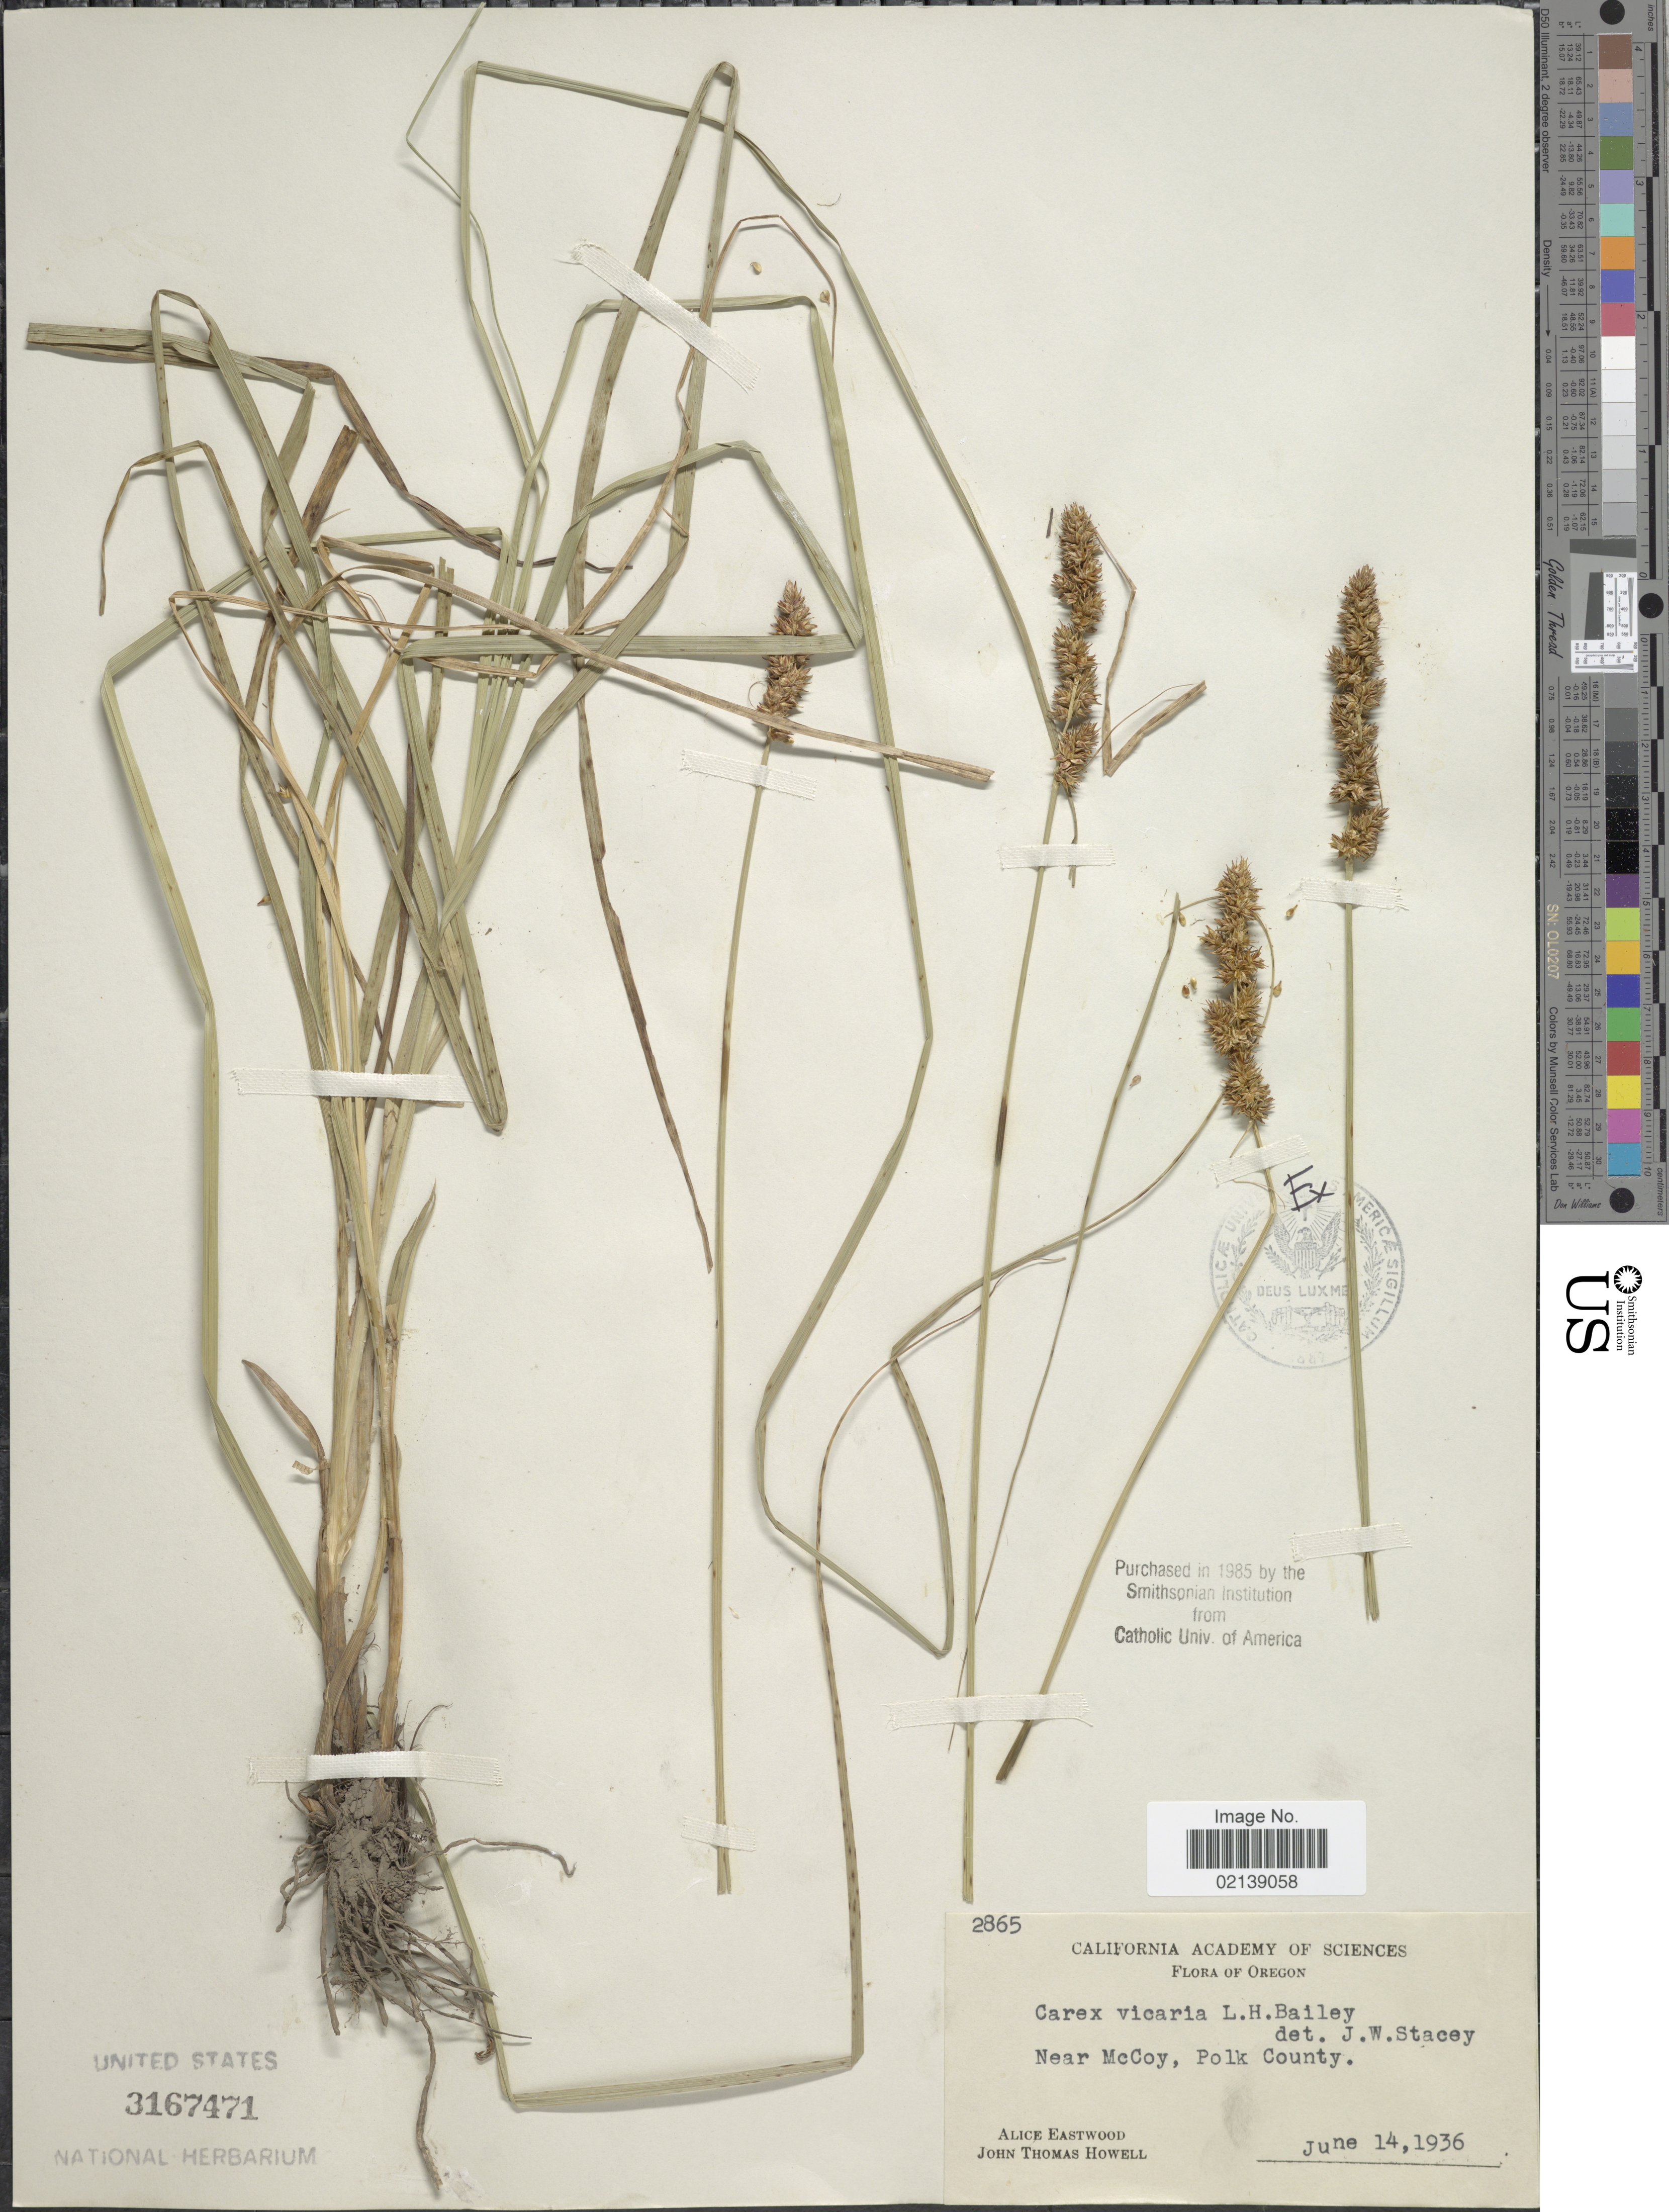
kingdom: Plantae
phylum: Tracheophyta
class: Liliopsida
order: Poales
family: Cyperaceae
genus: Carex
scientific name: Carex densa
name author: (L.H. Bailey) L.H. Bailey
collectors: A. Eastwood & J. T. Howell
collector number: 2865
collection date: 1936-06-14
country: United States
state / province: Oregon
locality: Near McCoy, Polk County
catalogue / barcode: US 3167471